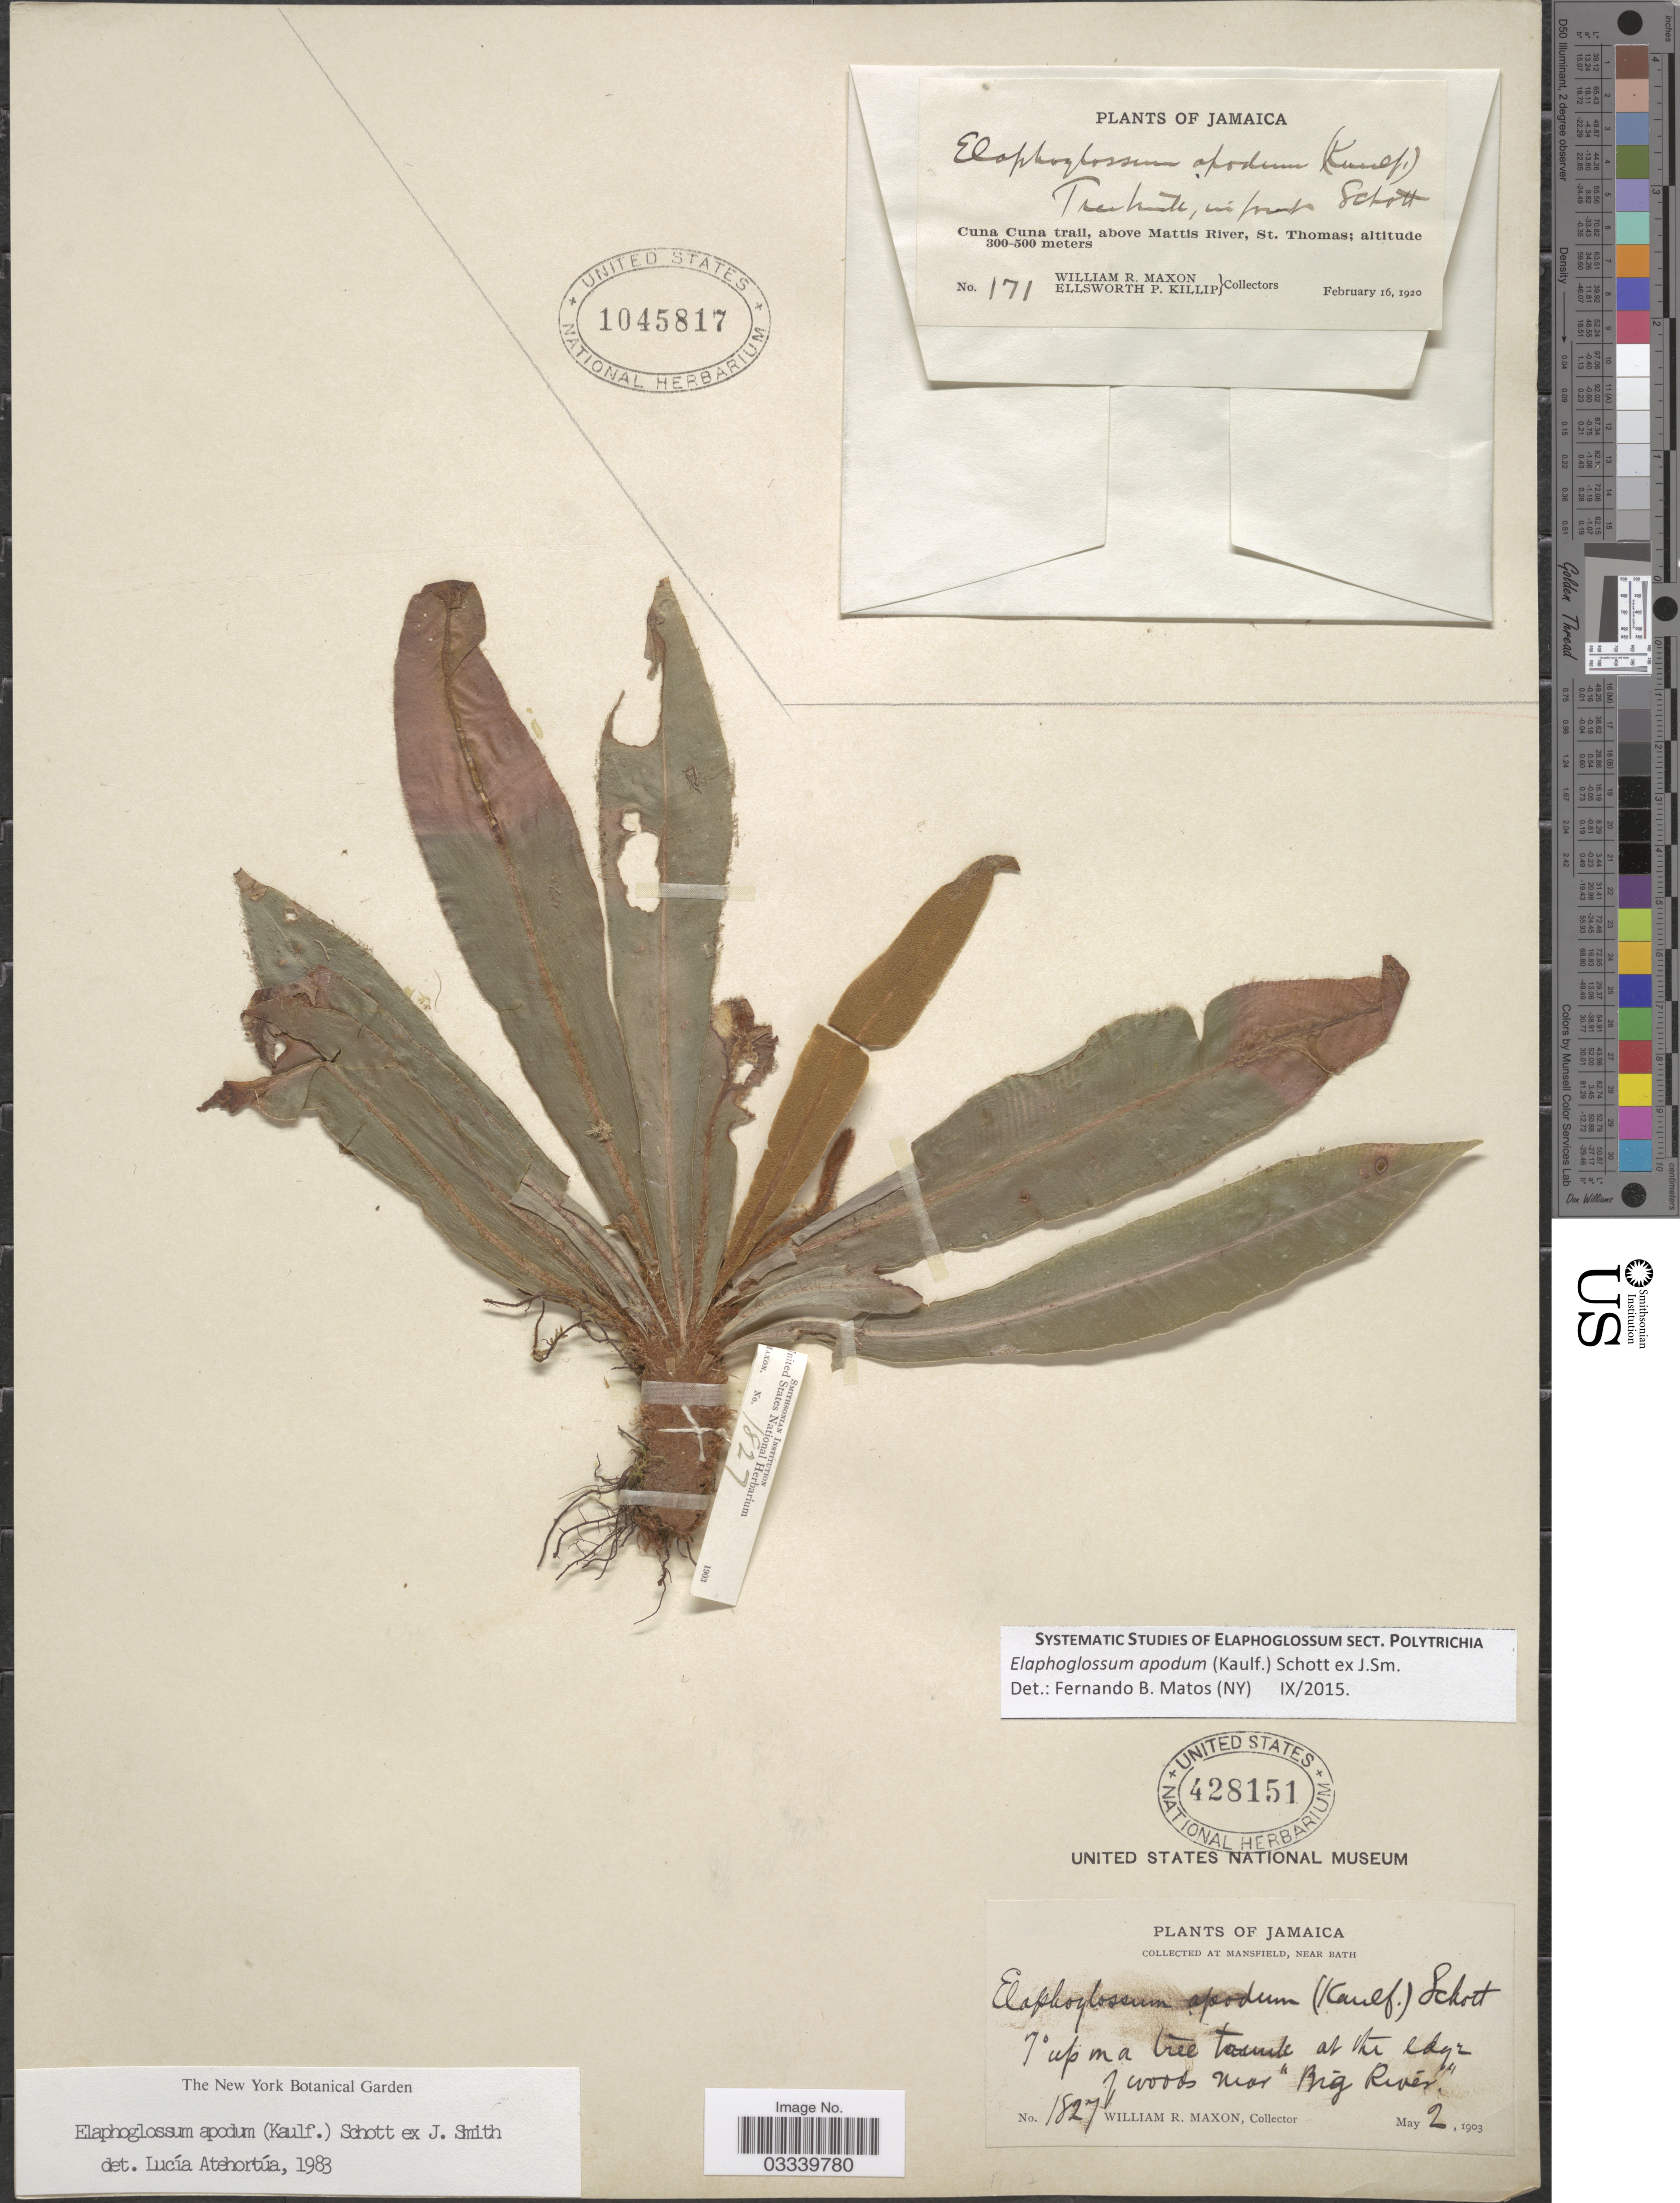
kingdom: Plantae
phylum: Tracheophyta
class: Polypodiopsida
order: Polypodiales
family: Dryopteridaceae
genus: Elaphoglossum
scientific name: Elaphoglossum apodum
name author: (Kaulf.) Schott ex J. Sm.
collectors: W. R. Maxon & E. P. Killip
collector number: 171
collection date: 1920-02-16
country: Jamaica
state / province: Saint Thomas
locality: Cuna Cuna trail, above Mattis River.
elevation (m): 300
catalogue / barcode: US 1045817-2